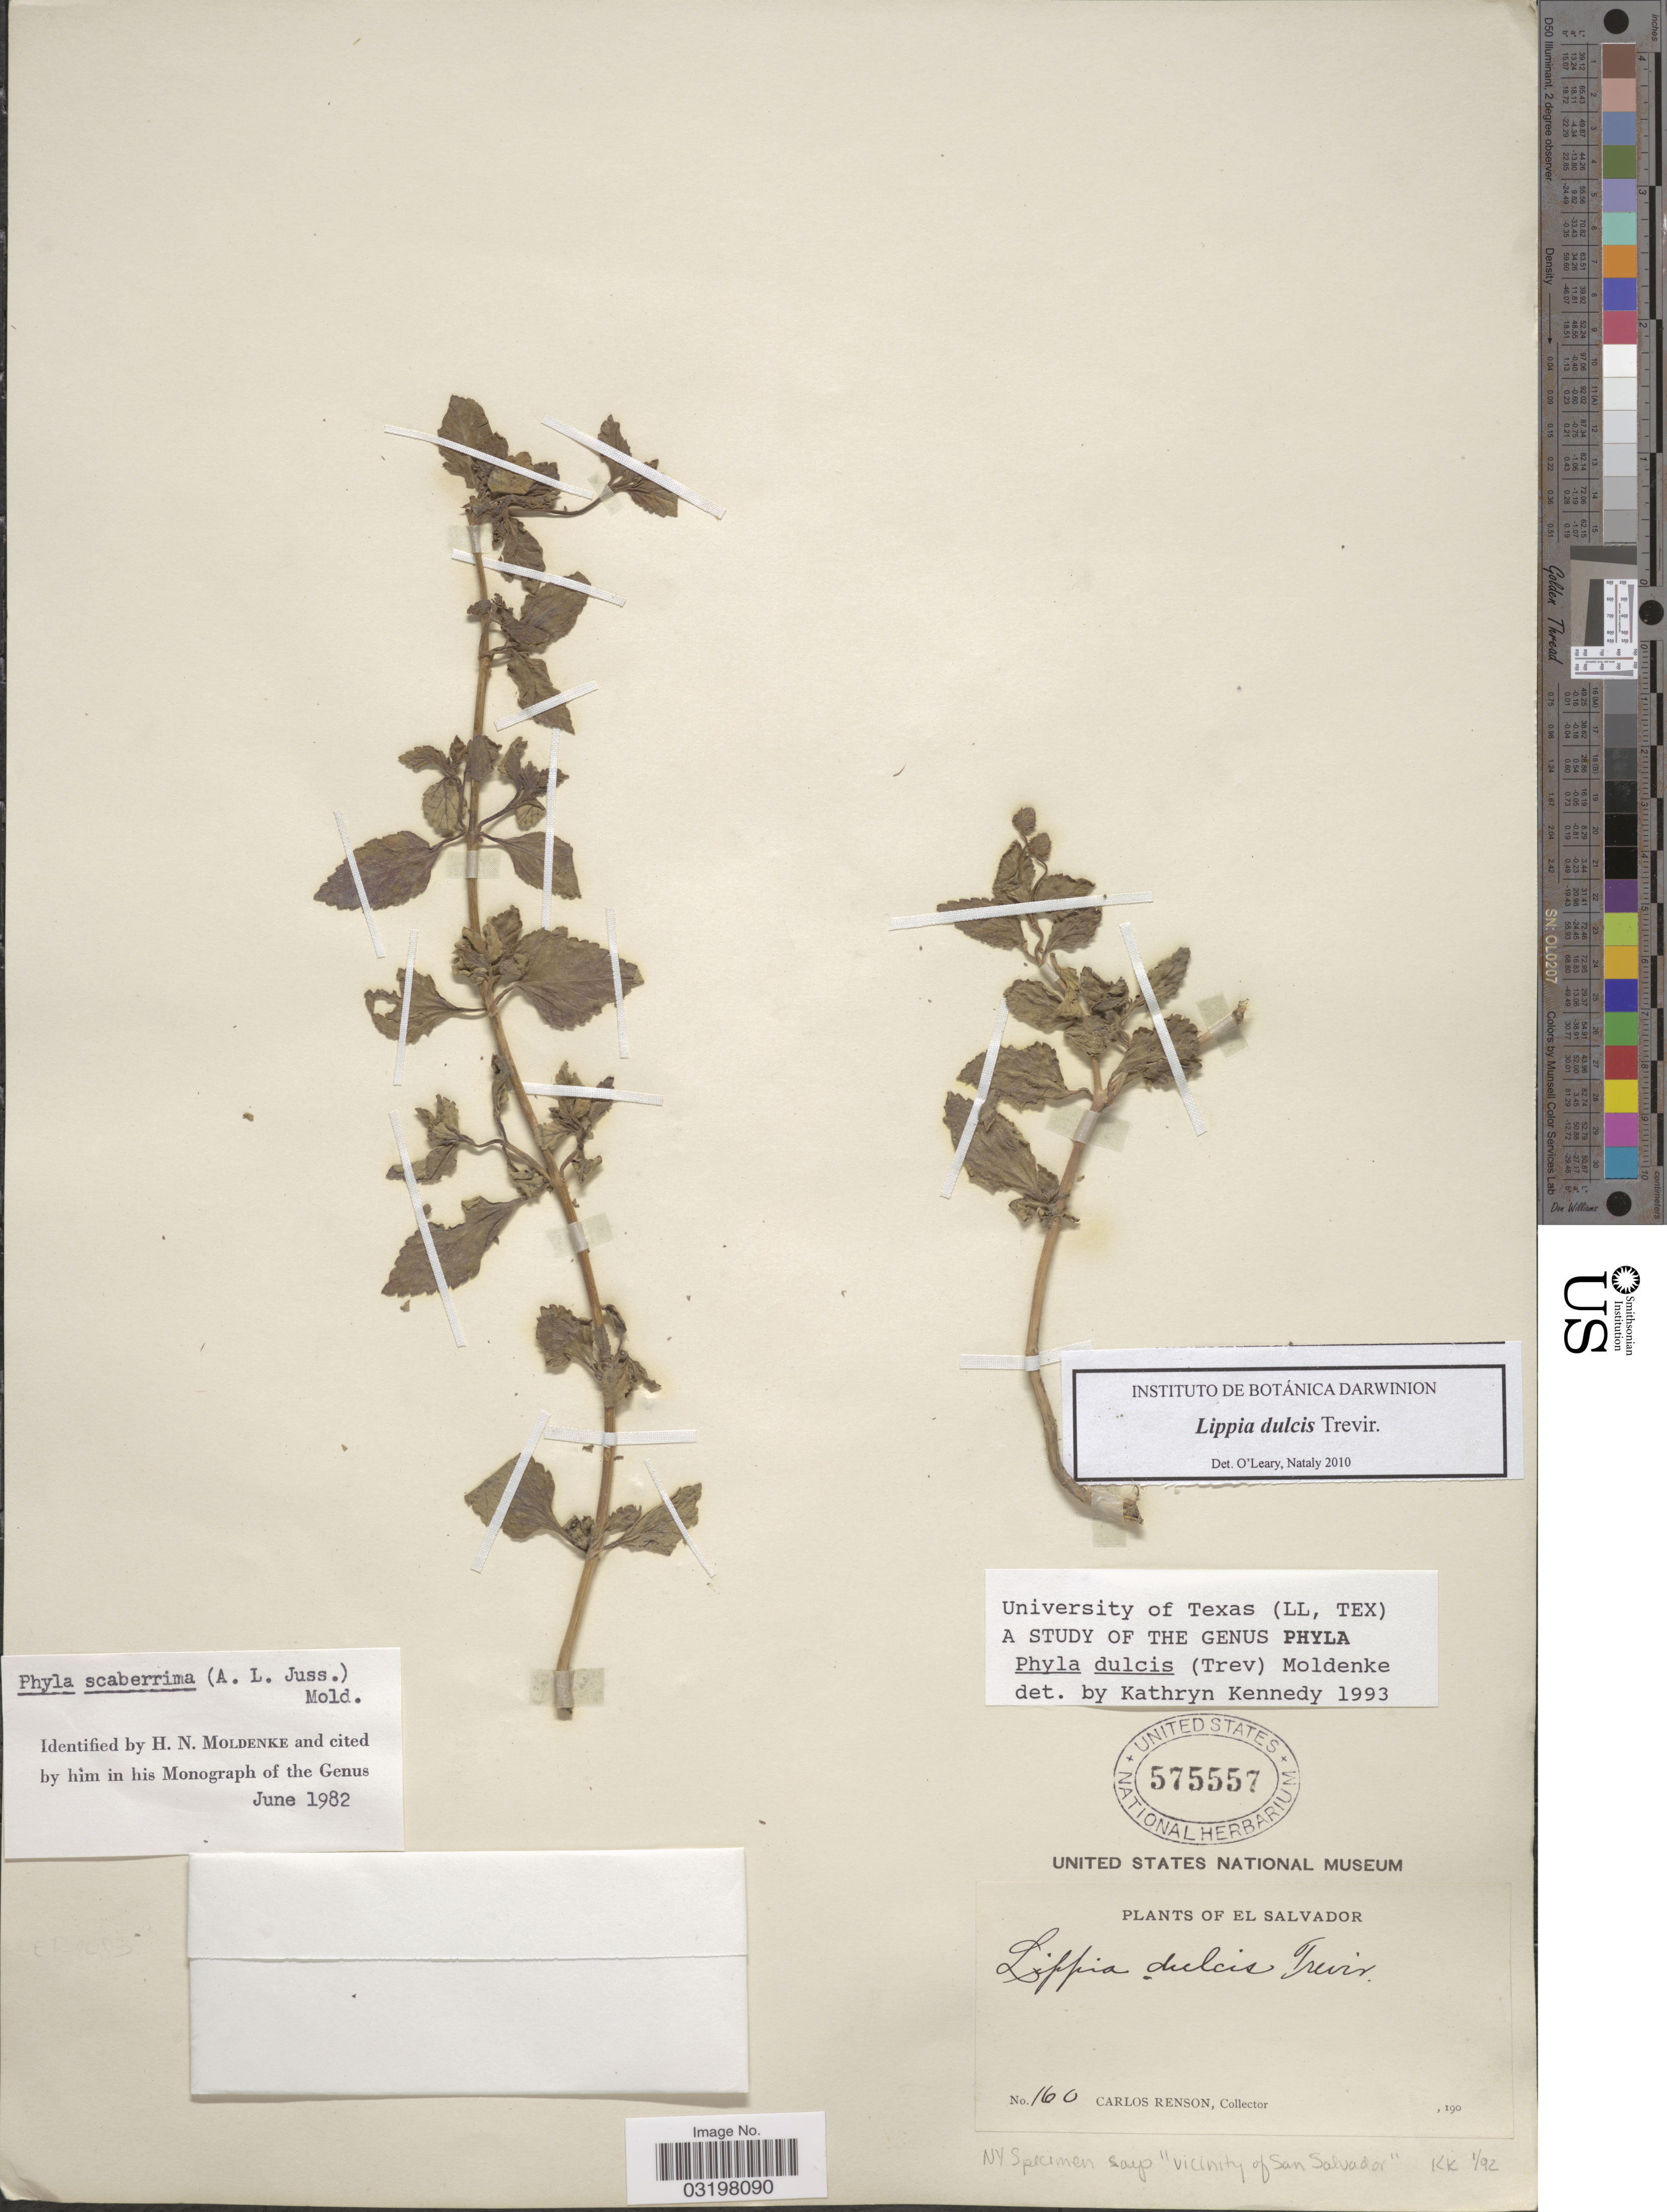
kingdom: Plantae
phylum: Tracheophyta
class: Magnoliopsida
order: Lamiales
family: Verbenaceae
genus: Lippia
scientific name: Lippia dulcis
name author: Trevis.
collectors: C. Renson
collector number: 160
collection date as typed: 190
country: El Salvador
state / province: San Salvador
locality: Vicinity of San Salvador.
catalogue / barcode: US 575557